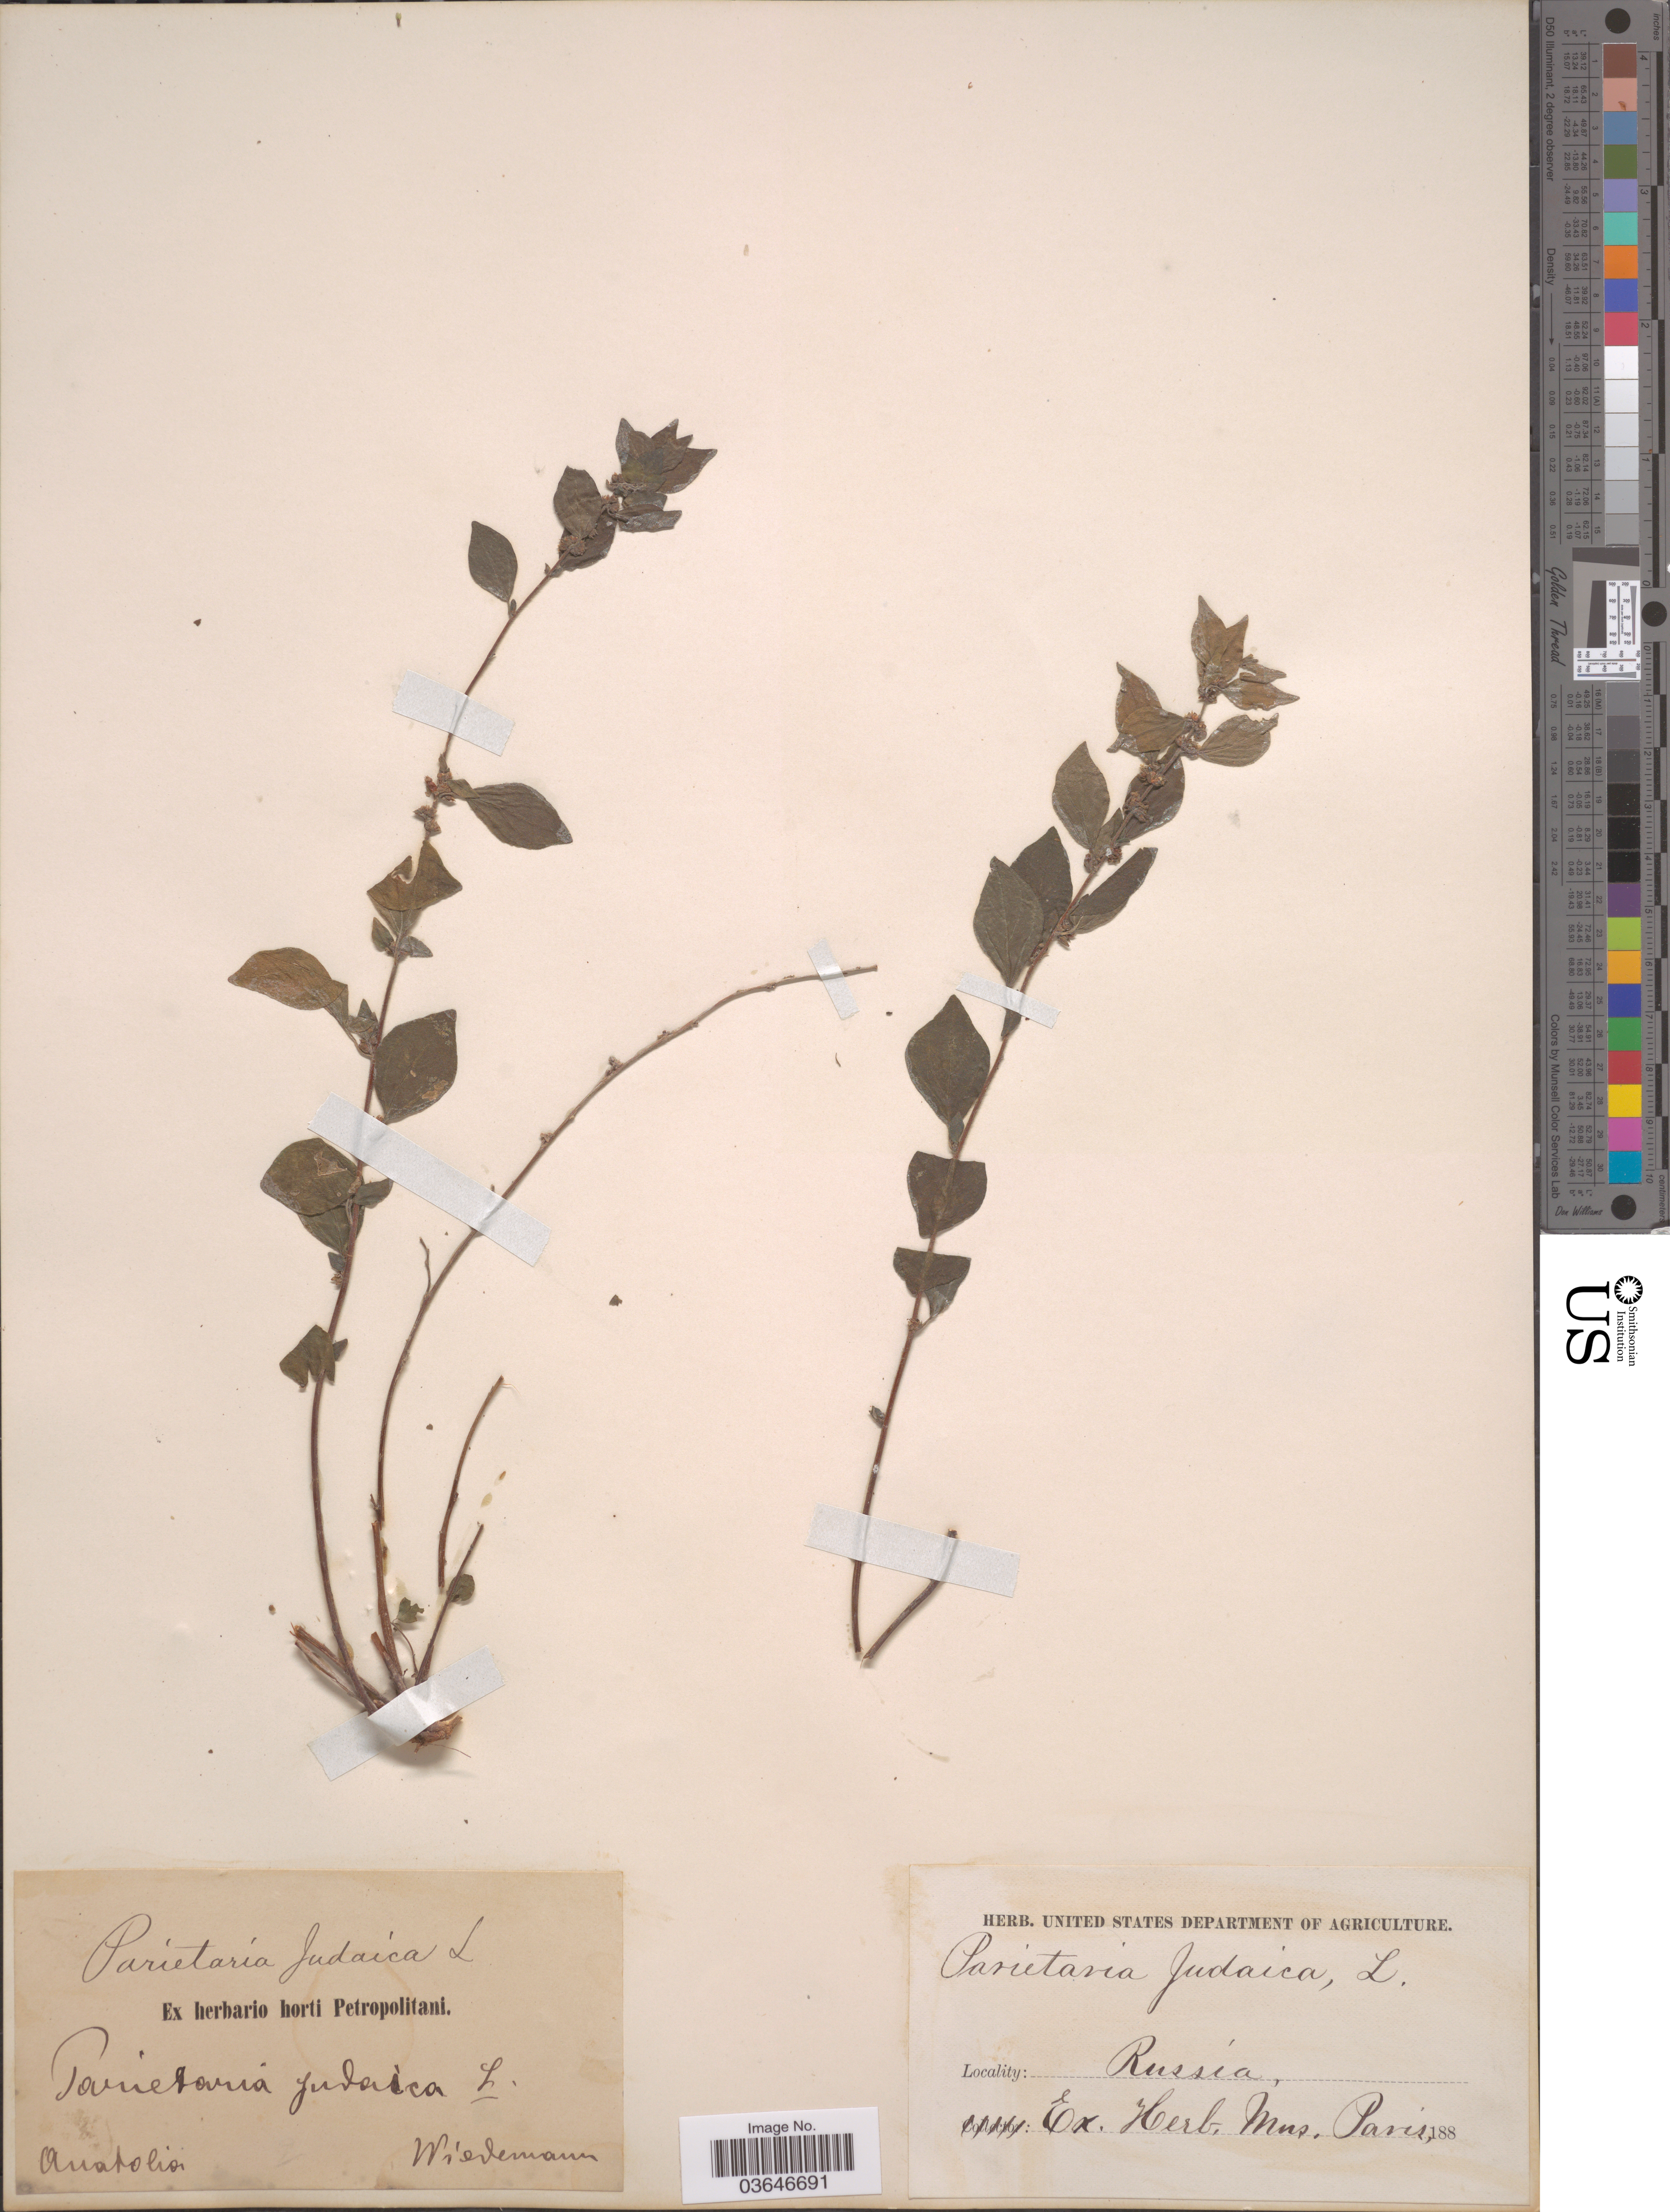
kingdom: Plantae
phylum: Tracheophyta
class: Magnoliopsida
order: Rosales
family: Urticaceae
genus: Parietaria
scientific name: Parietaria judaica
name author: L.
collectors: Wiedemann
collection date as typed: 188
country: Turkey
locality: Anatolia.